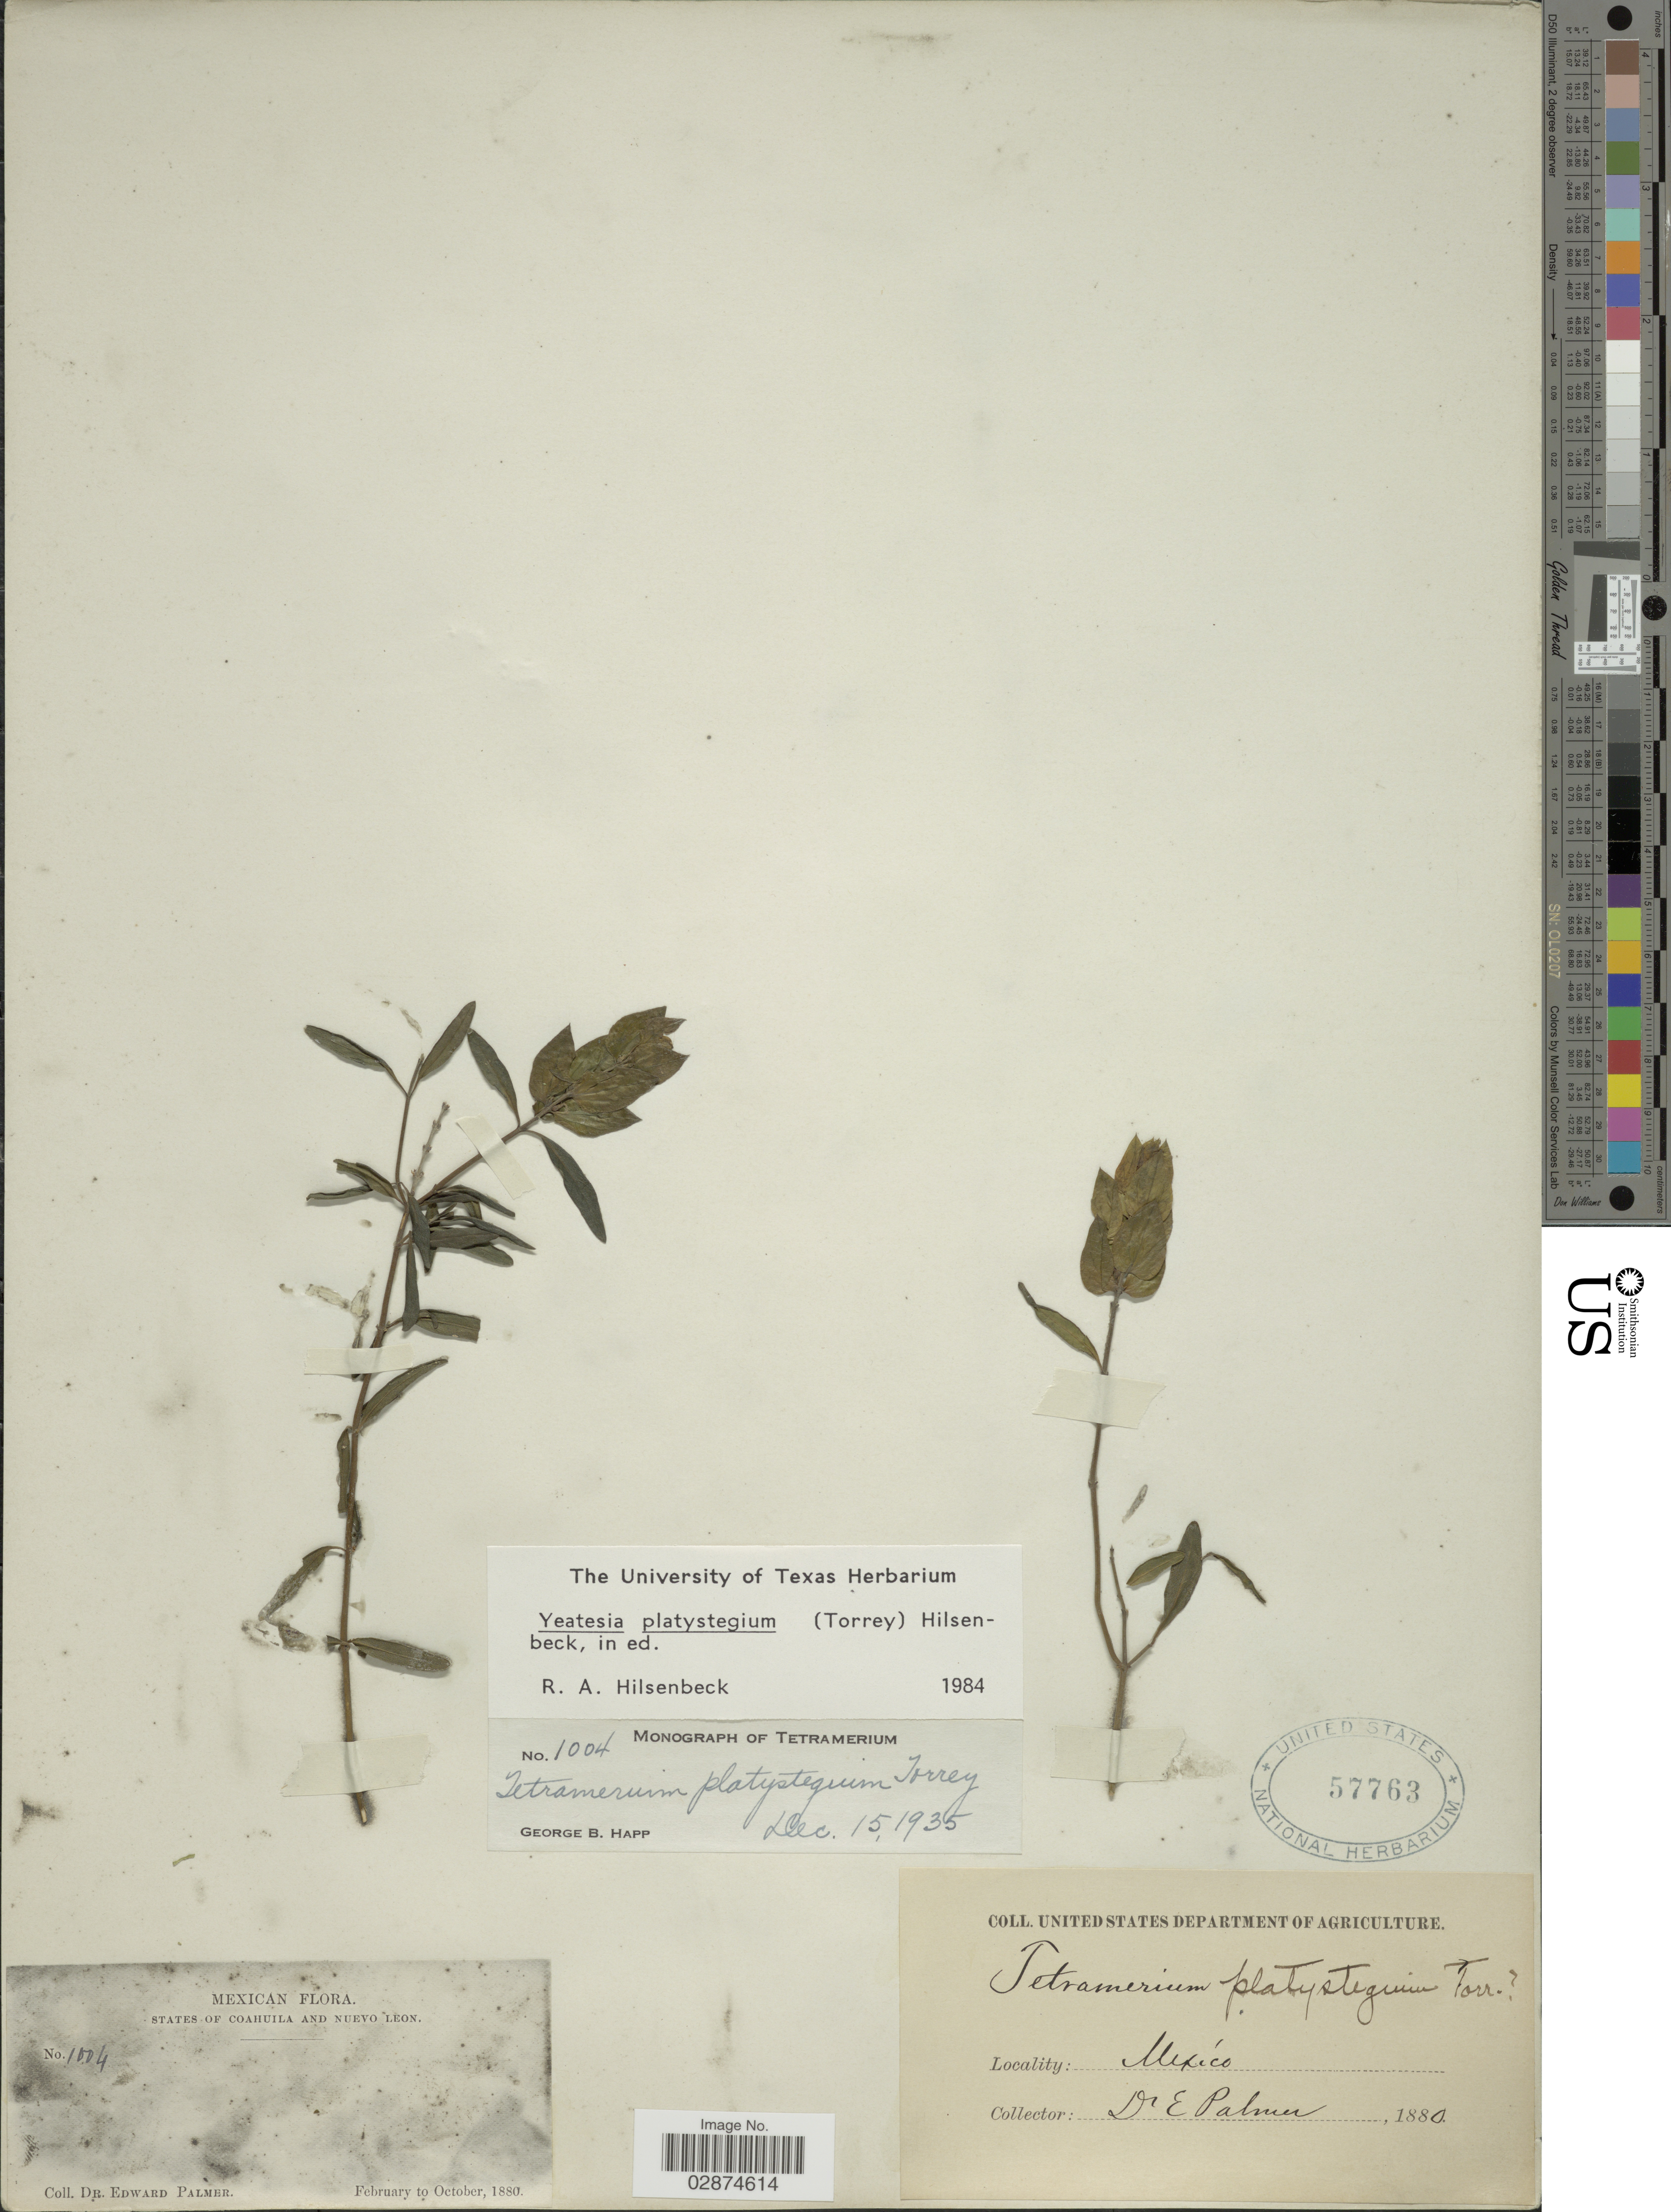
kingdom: Plantae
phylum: Tracheophyta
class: Magnoliopsida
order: Lamiales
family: Acanthaceae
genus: Yeatesia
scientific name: Yeatesia platystegia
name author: (Torr.) Hilsenb.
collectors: E. Palmer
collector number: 1004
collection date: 1880-02/1880-10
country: Mexico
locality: States of Coahuila and Nuevo Leon.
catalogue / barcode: US 57763